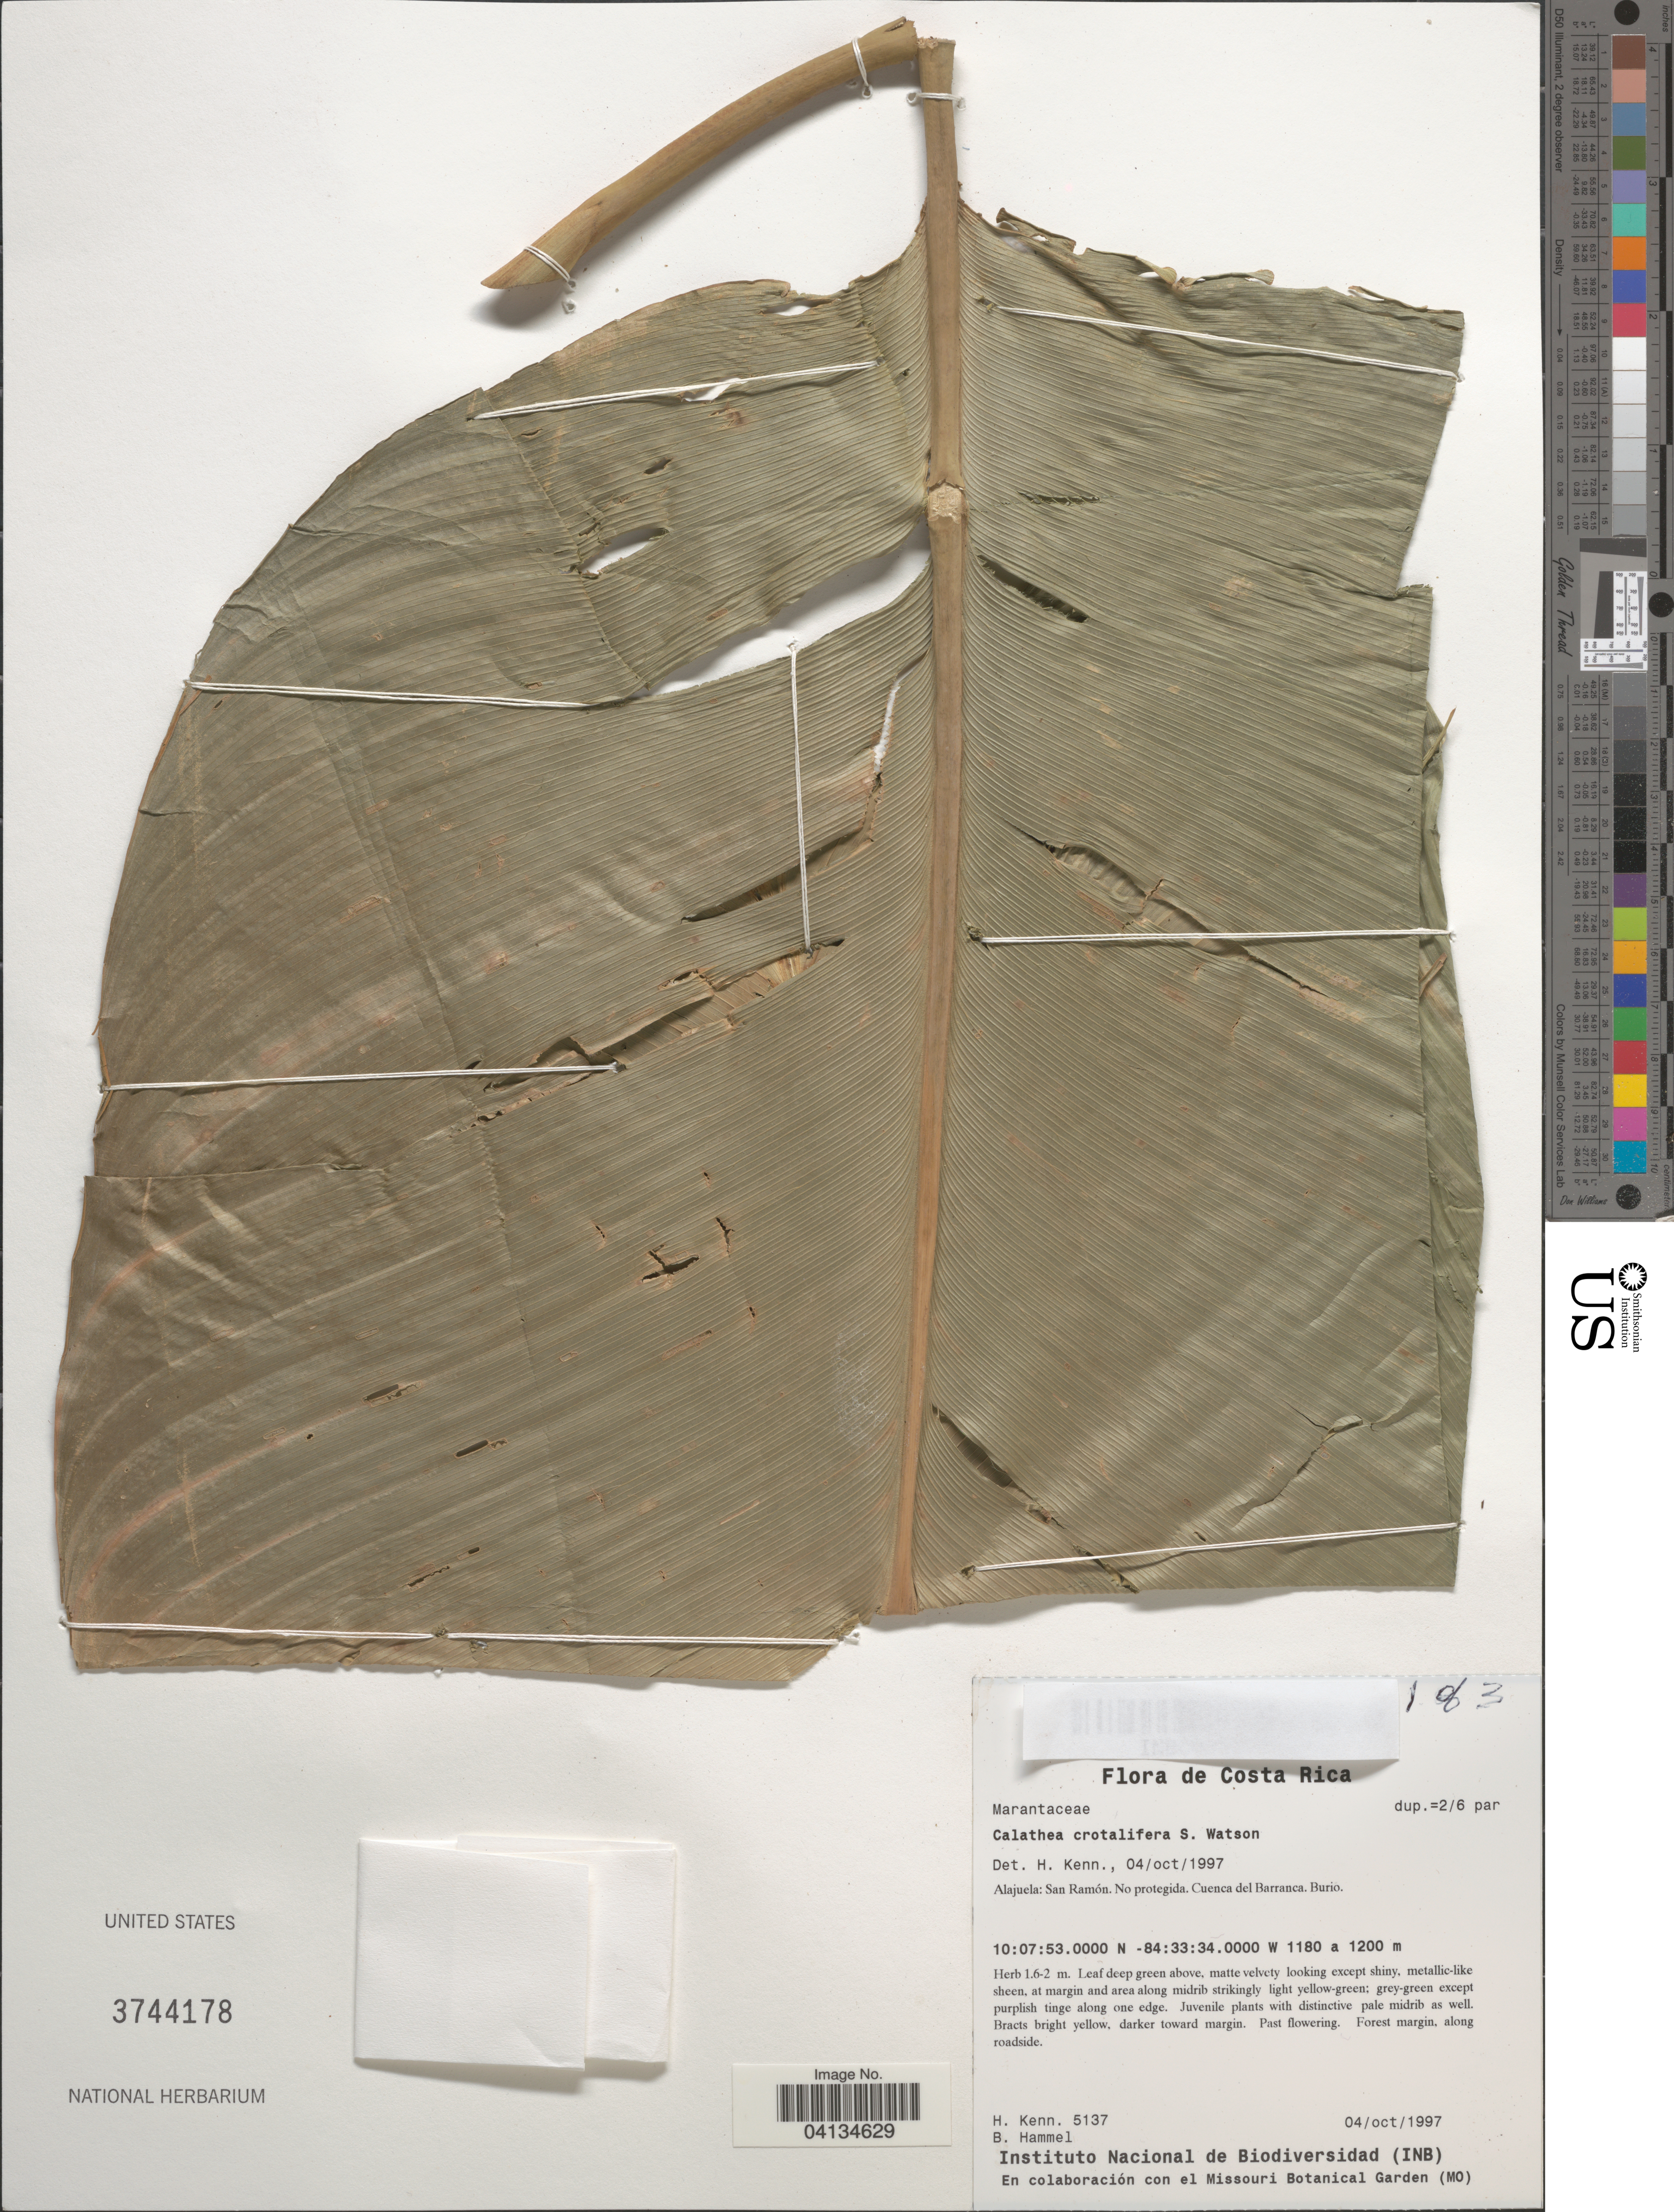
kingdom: Plantae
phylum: Tracheophyta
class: Liliopsida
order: Zingiberales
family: Marantaceae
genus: Calathea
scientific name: Calathea crotalifera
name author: S. Watson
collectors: H. Kenn. & B. Hammel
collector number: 5137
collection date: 1997-10-04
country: Costa Rica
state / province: Alajuela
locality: San Ramón. No protegida. Cuenca del Barranca. Burio.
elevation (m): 1180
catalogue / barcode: US 3744178